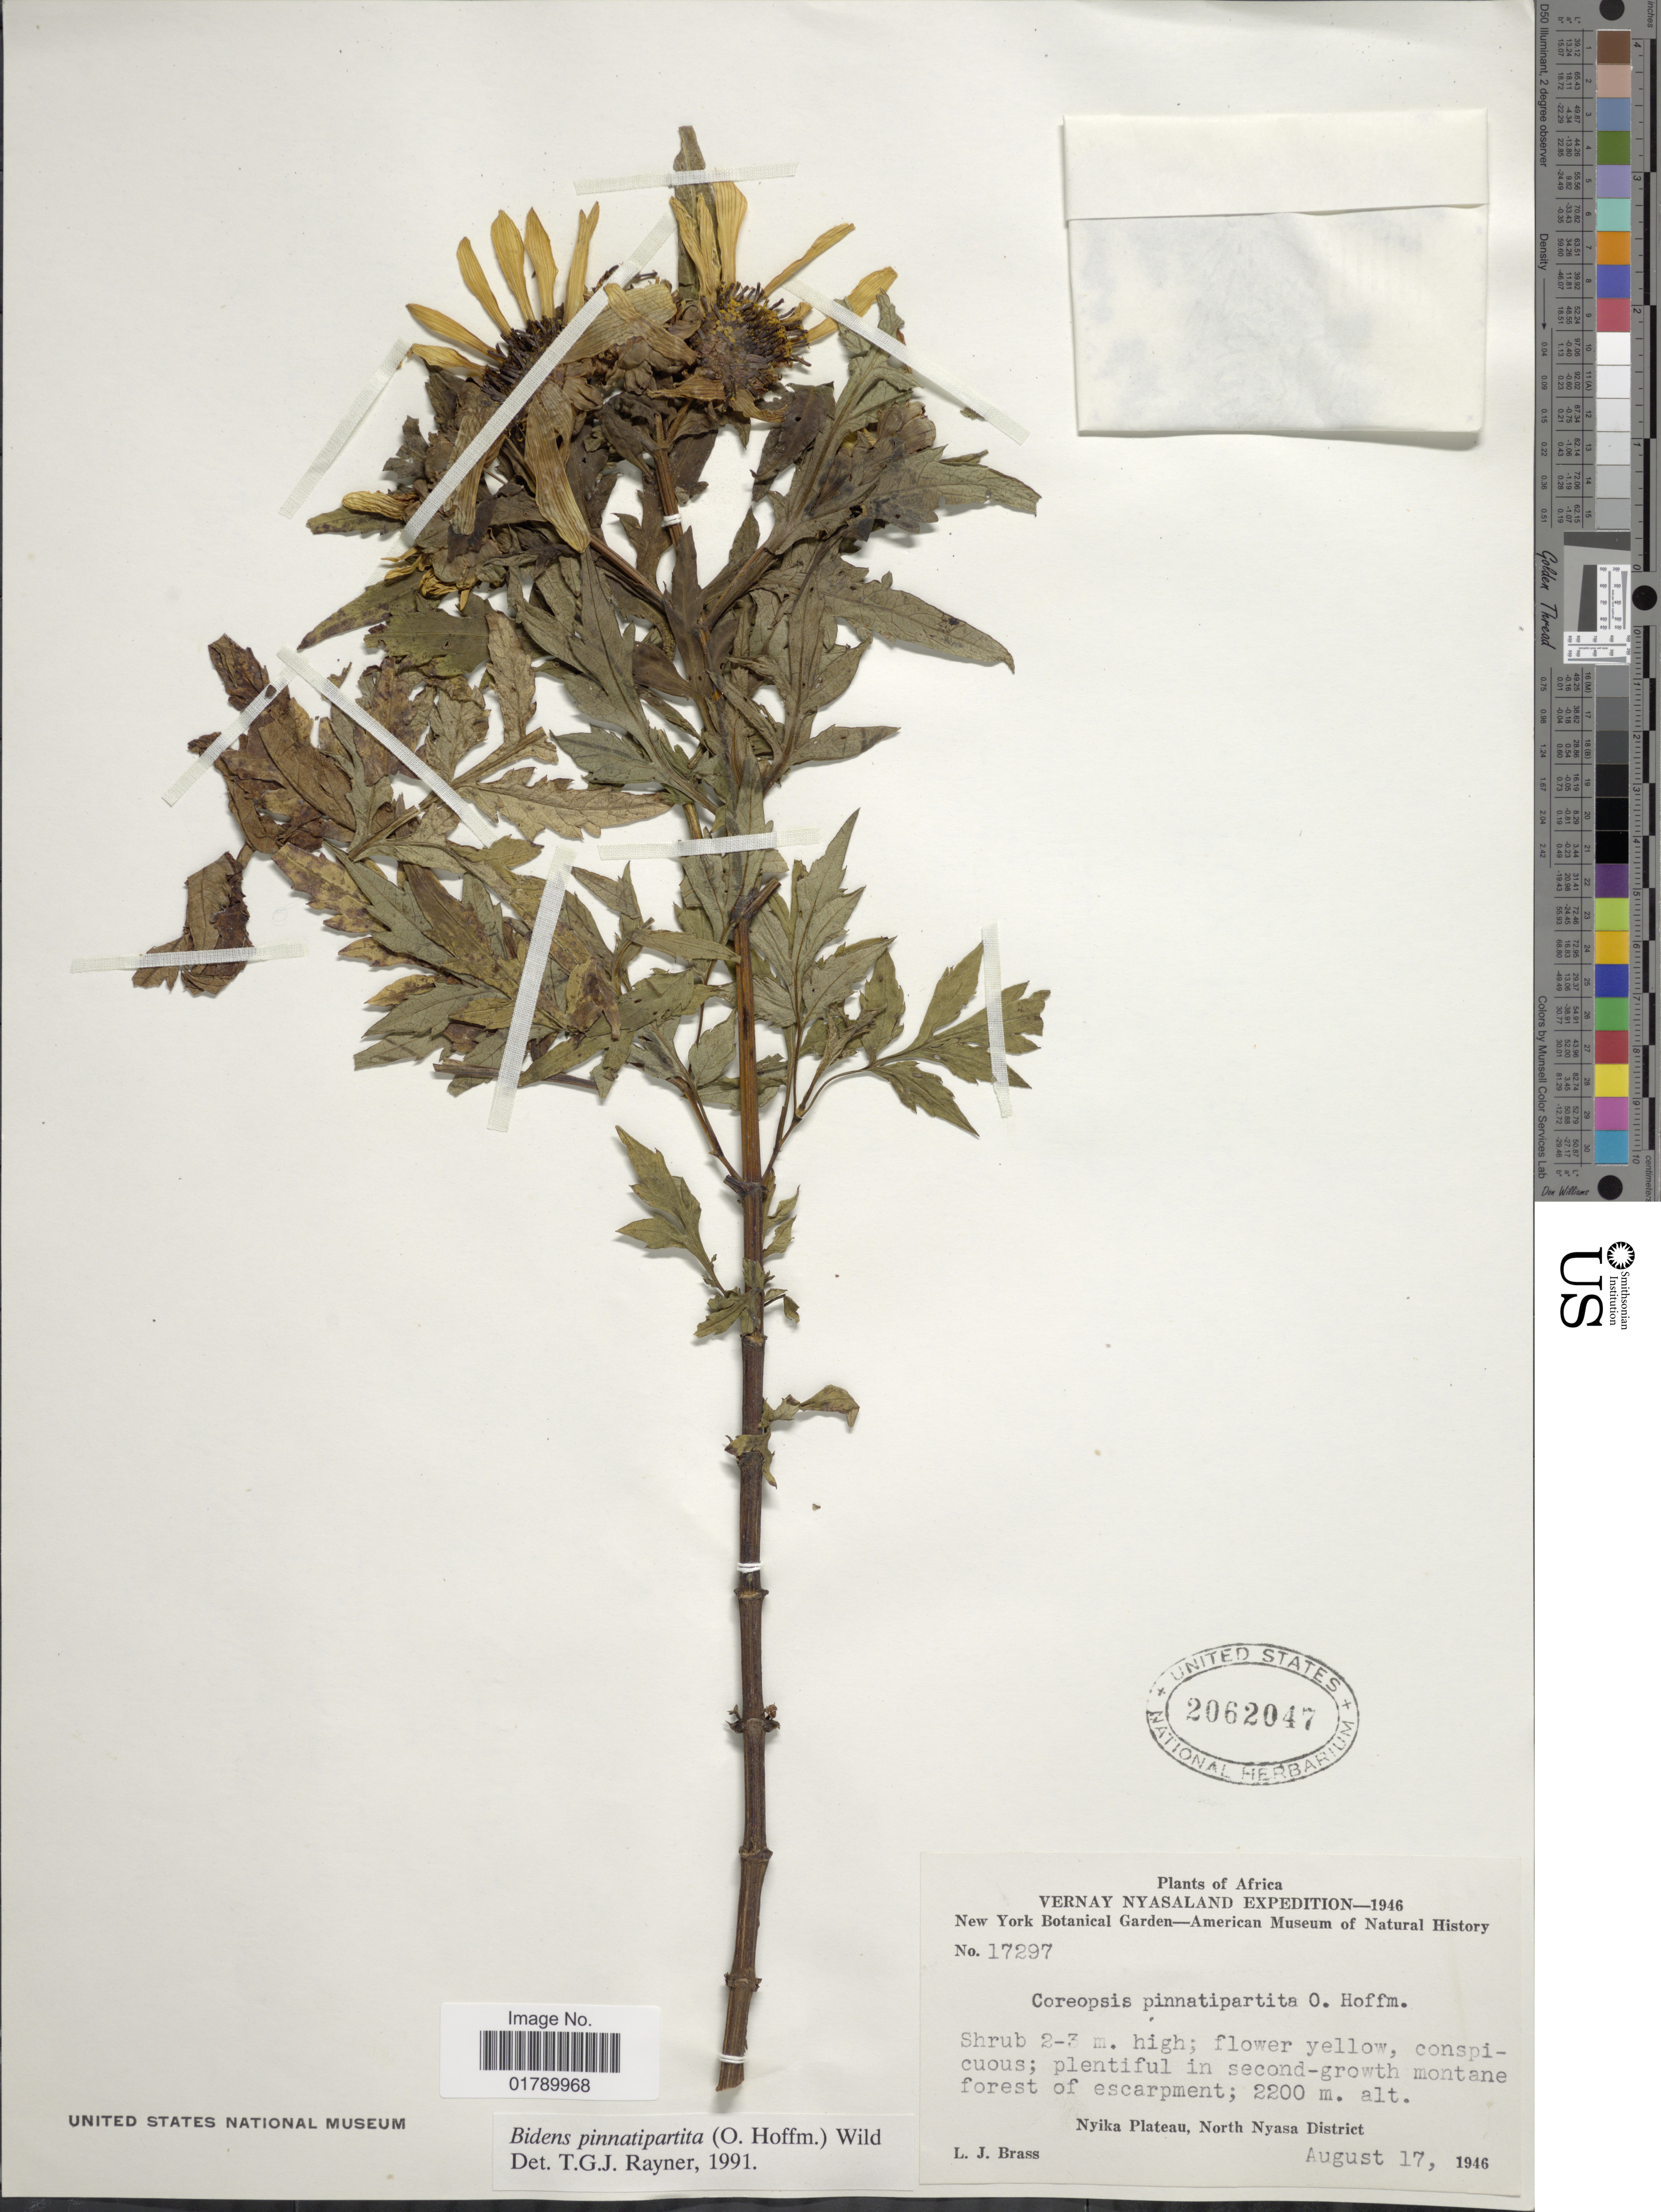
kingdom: Plantae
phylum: Tracheophyta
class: Magnoliopsida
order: Asterales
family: Asteraceae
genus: Bidens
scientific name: Bidens pinnatipartita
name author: (O. Hoffm.) Wild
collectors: L. J. Brass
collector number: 17297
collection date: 1946-08-17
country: Malawi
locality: Nyika Plateau, North Nyasa District. Vernay Nyasaland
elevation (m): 2200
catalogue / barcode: US 2062047